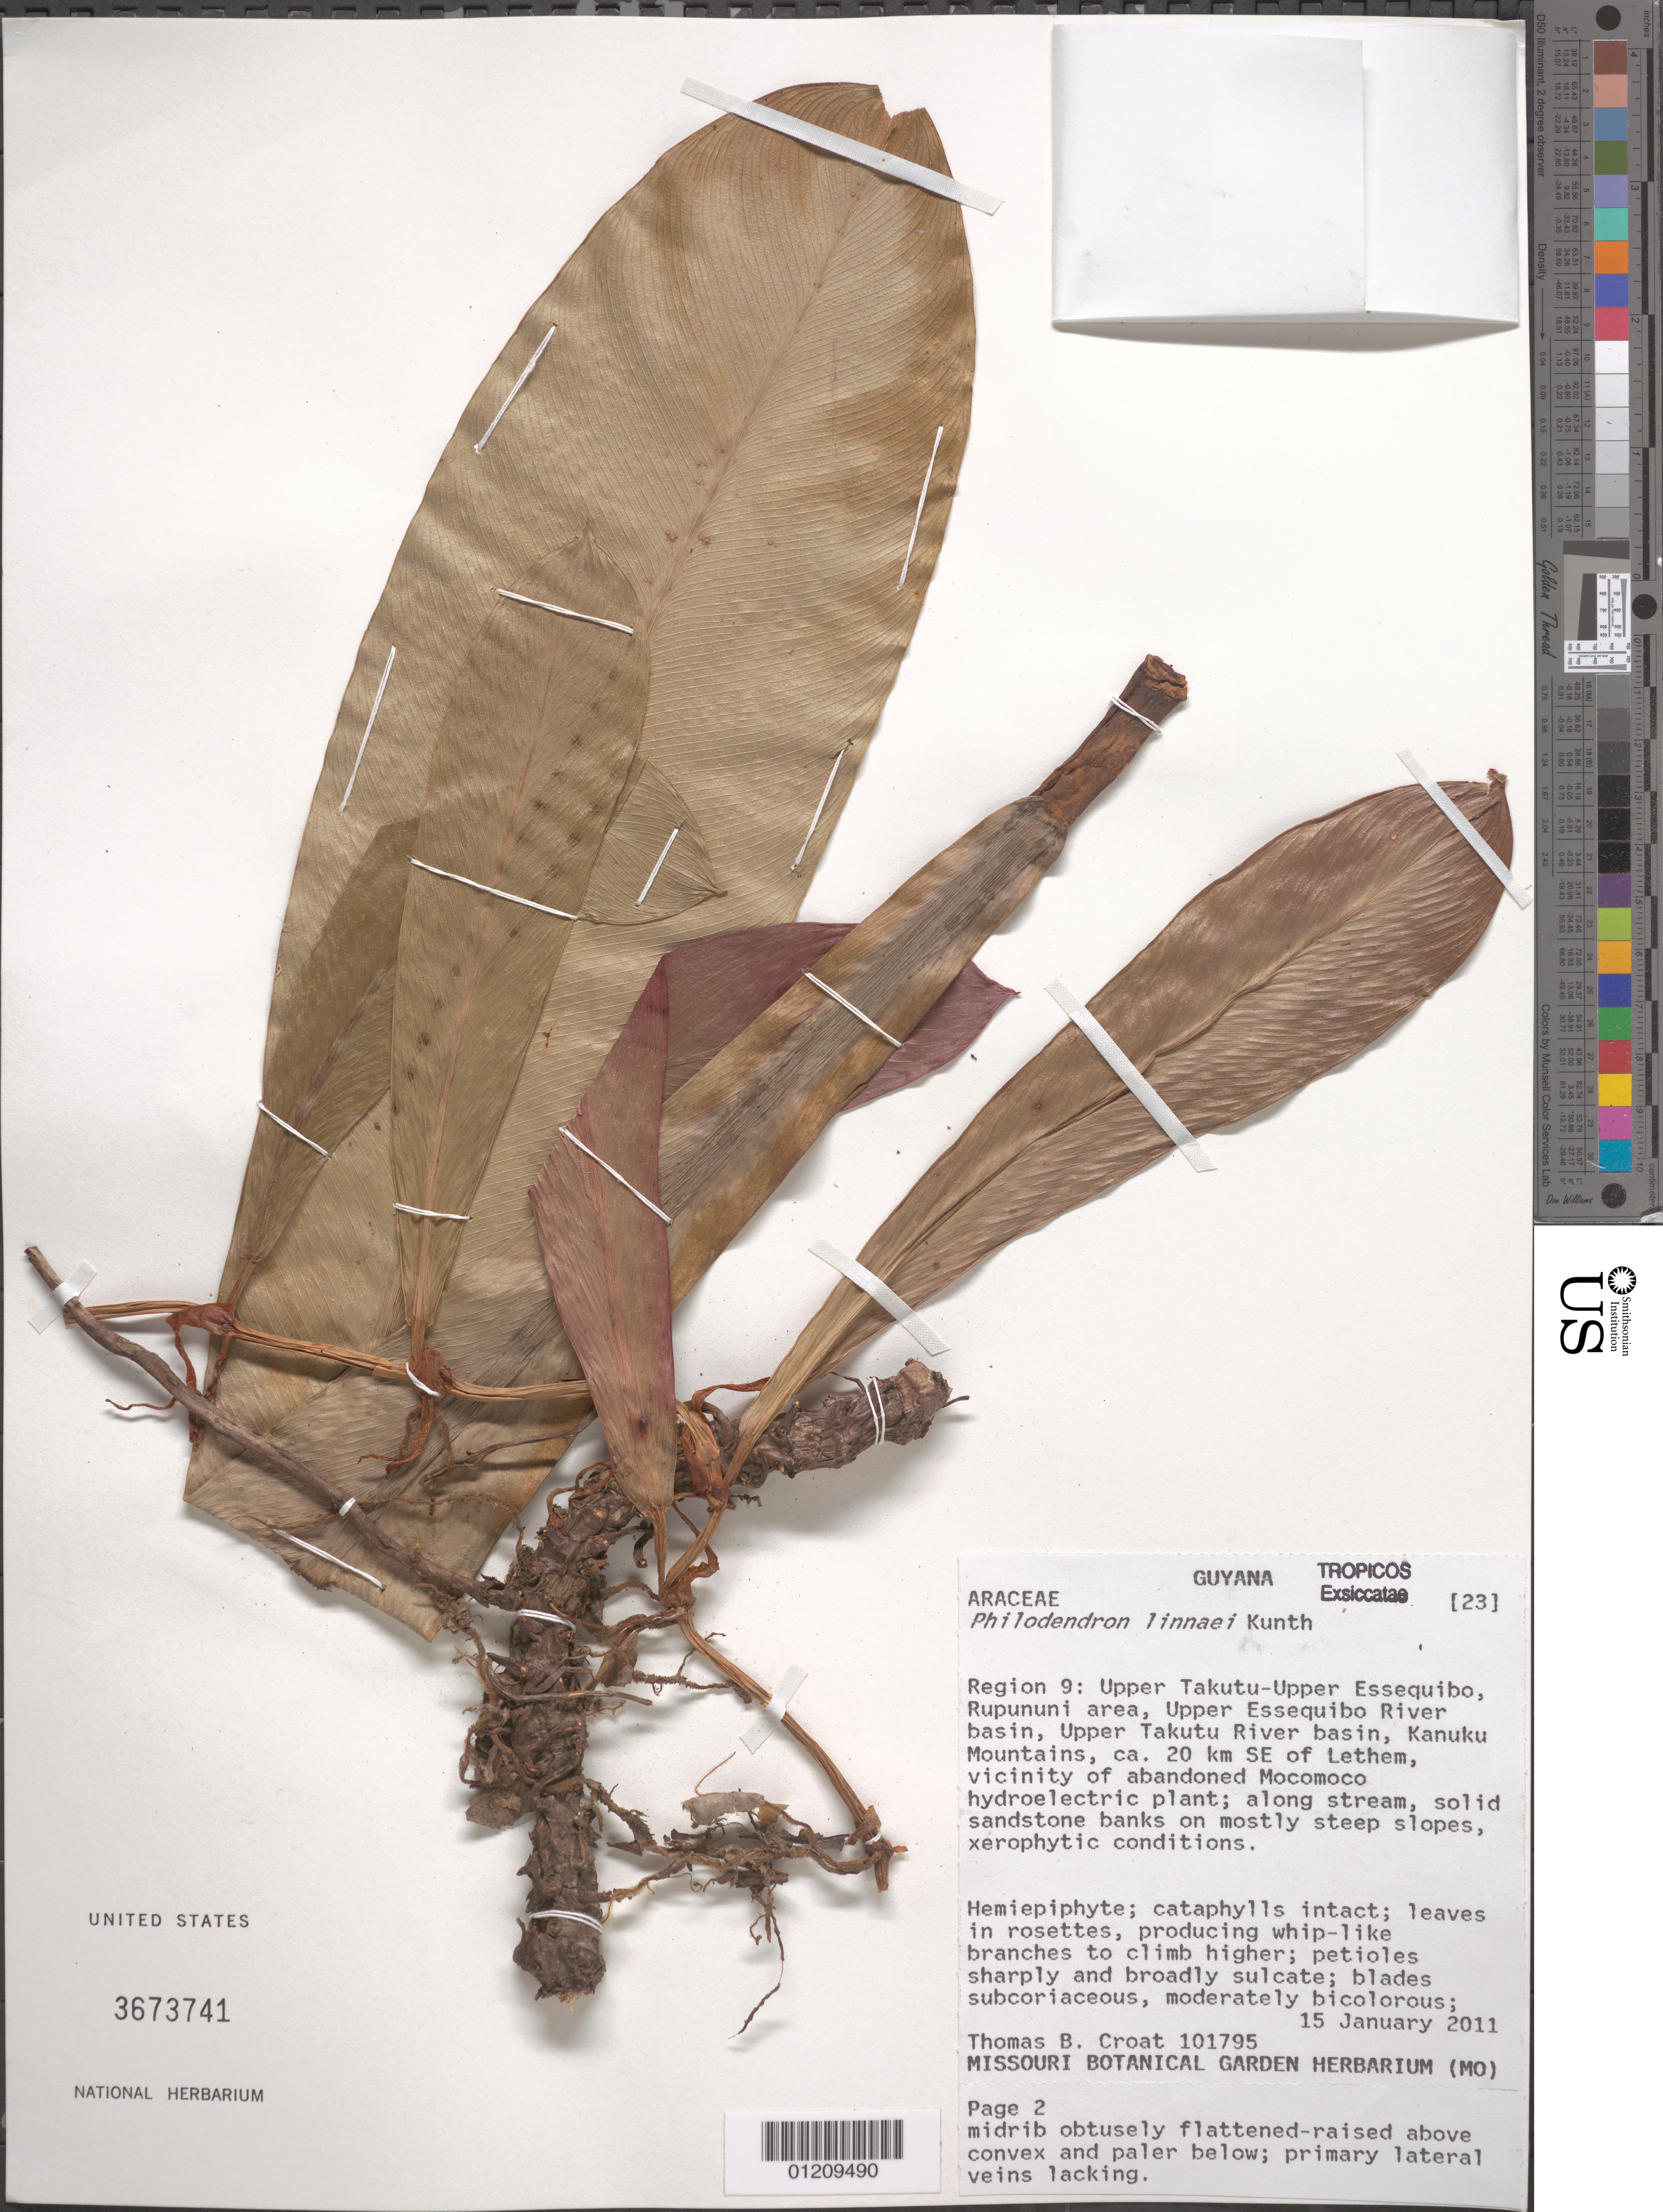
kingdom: Plantae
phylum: Tracheophyta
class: Liliopsida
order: Alismatales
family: Araceae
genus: Philodendron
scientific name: Philodendron linnaei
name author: Kunth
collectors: T. B. Croat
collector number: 101795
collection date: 2011-01-15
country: Guyana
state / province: U. Takutu-U. Essequibo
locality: Rupununi area, Upper Essequibo River basin, Upper Takutu River basin, Kanuku Mountains, ca 20km SE of Lethem, vic of abandoned Mocomoco hydroelectric plant; along stream, solid sandstone banks on mostly steep lopes, xerophytic conditions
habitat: Along stream, solid sandstone banks on mostly steep slopes, xerophytic conditions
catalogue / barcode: US 3673741